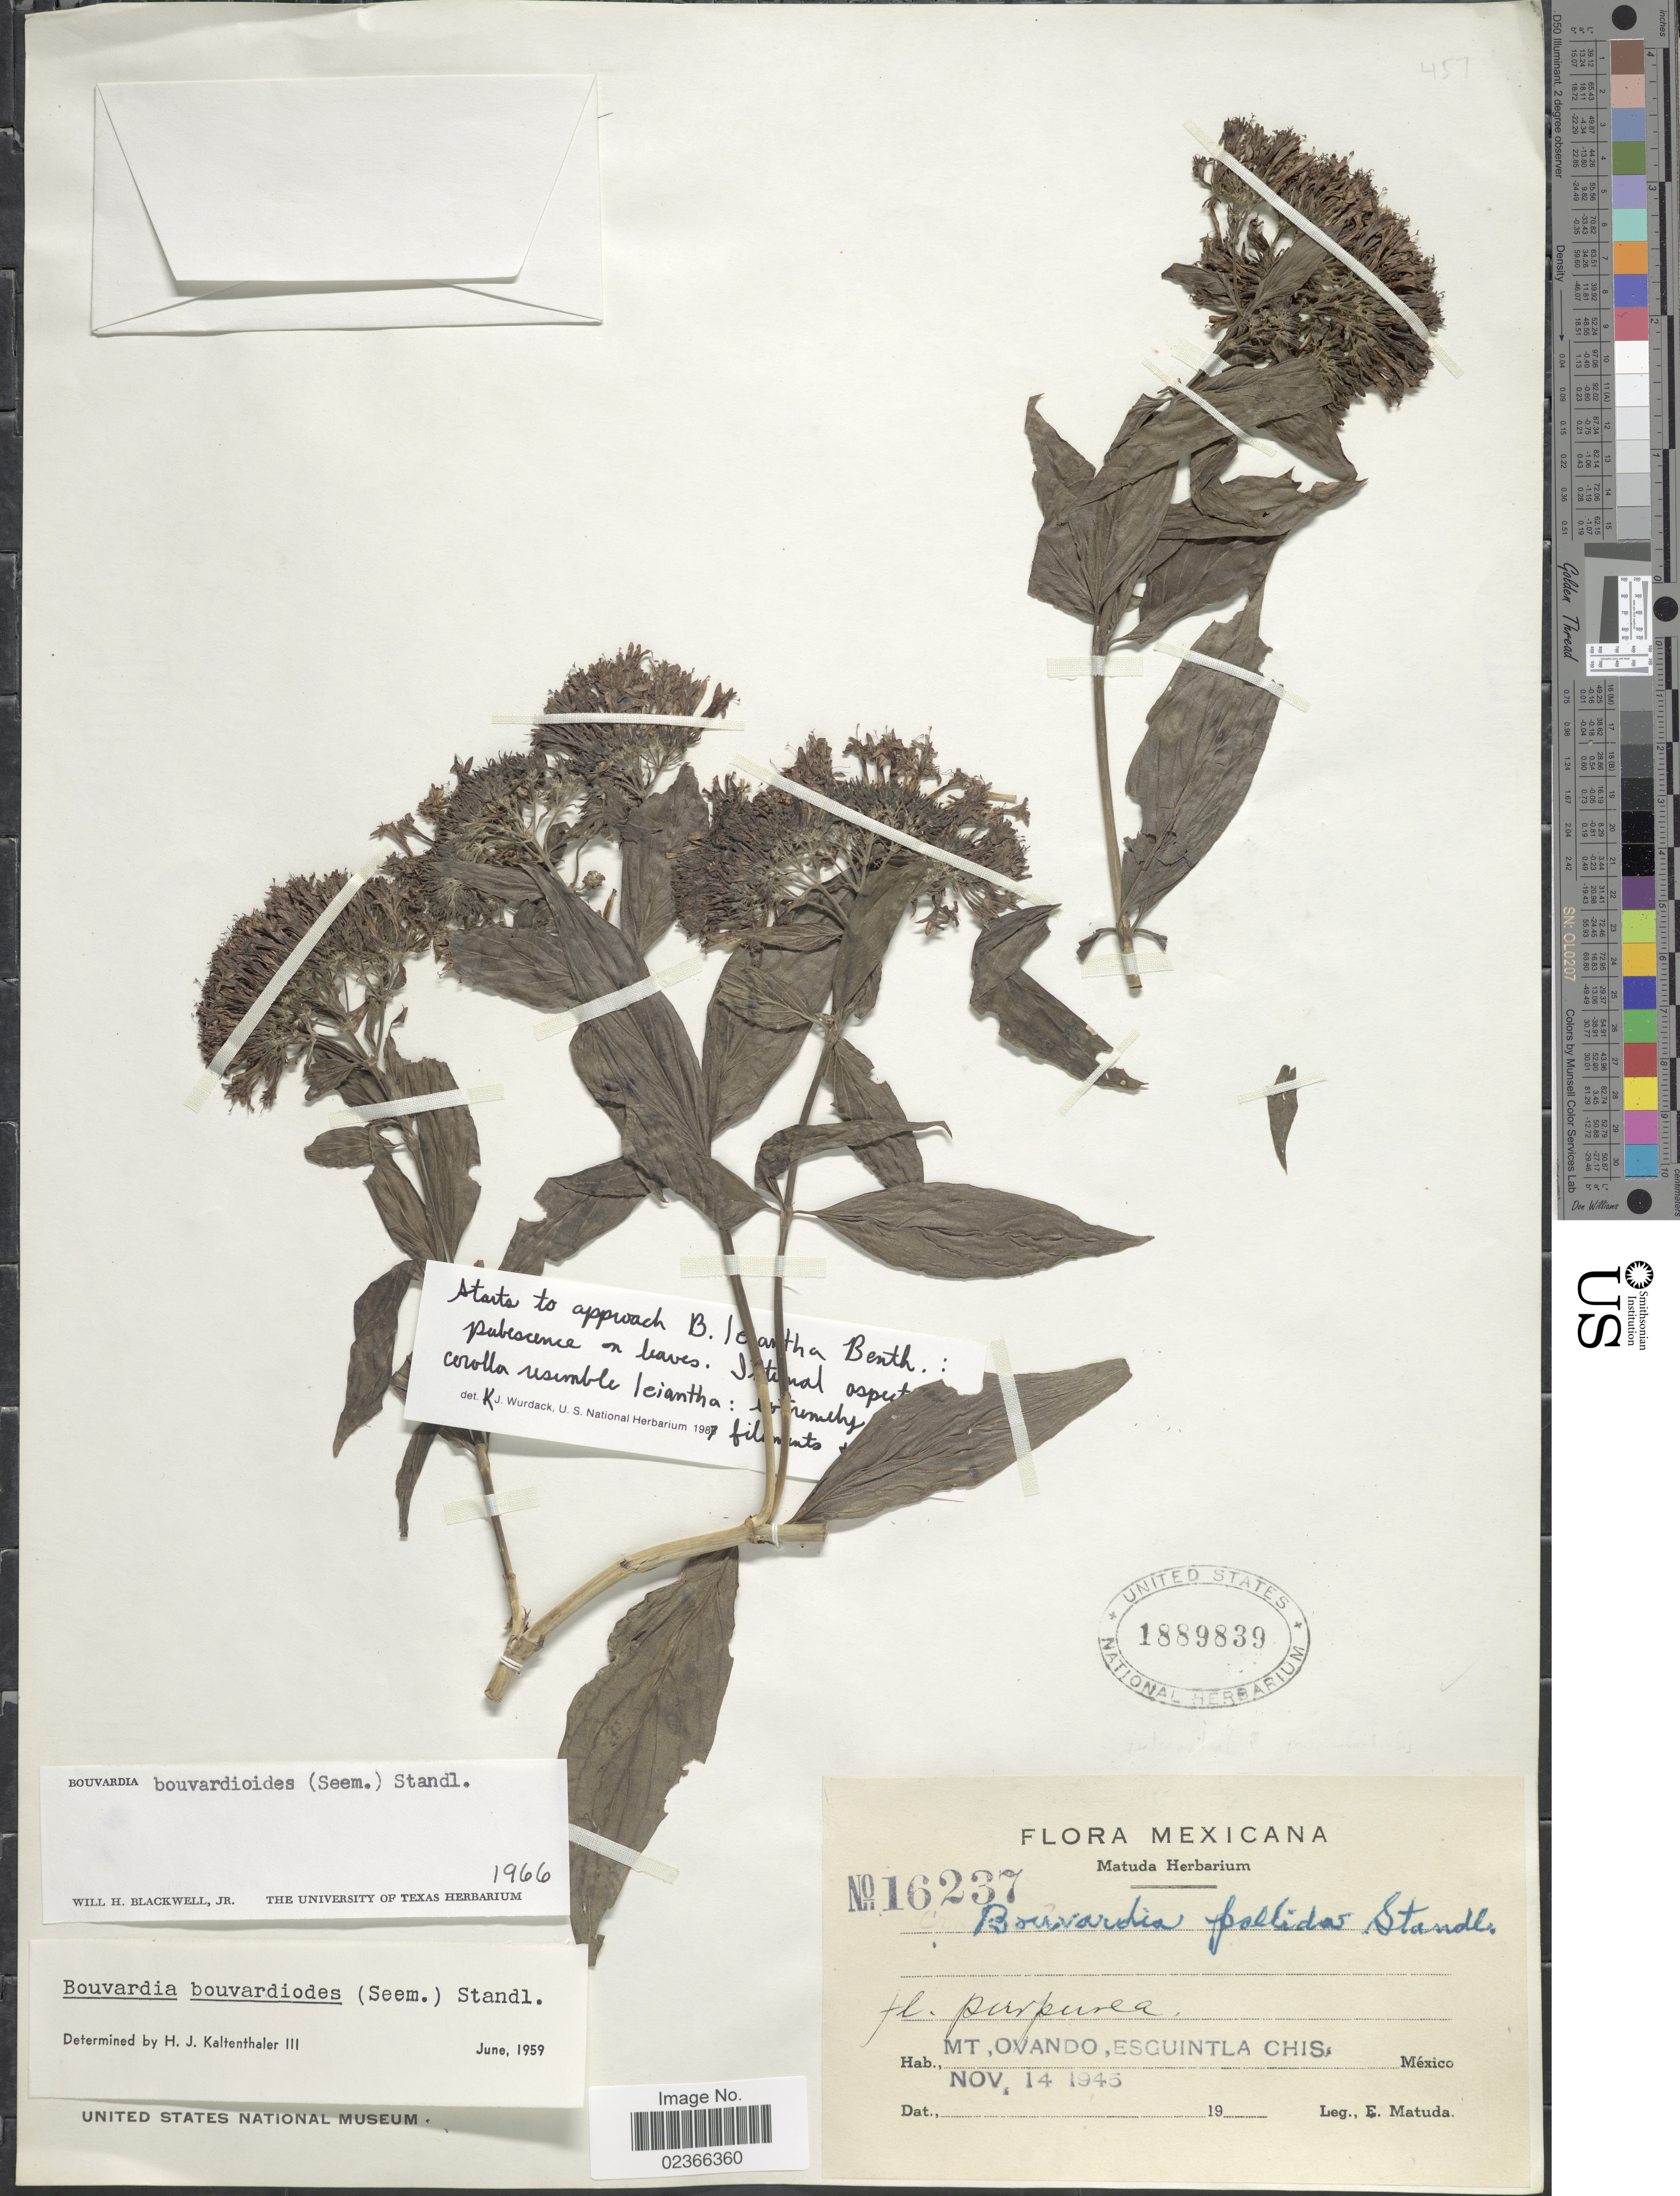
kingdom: Plantae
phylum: Tracheophyta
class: Magnoliopsida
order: Gentianales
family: Rubiaceae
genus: Bouvardia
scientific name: Bouvardia leiantha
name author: Benth.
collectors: E. Matuda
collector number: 16237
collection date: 1945-11-14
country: Mexico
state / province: Chiapas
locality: Mt. Ovando, Esguintla Chis.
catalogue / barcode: US 1889839